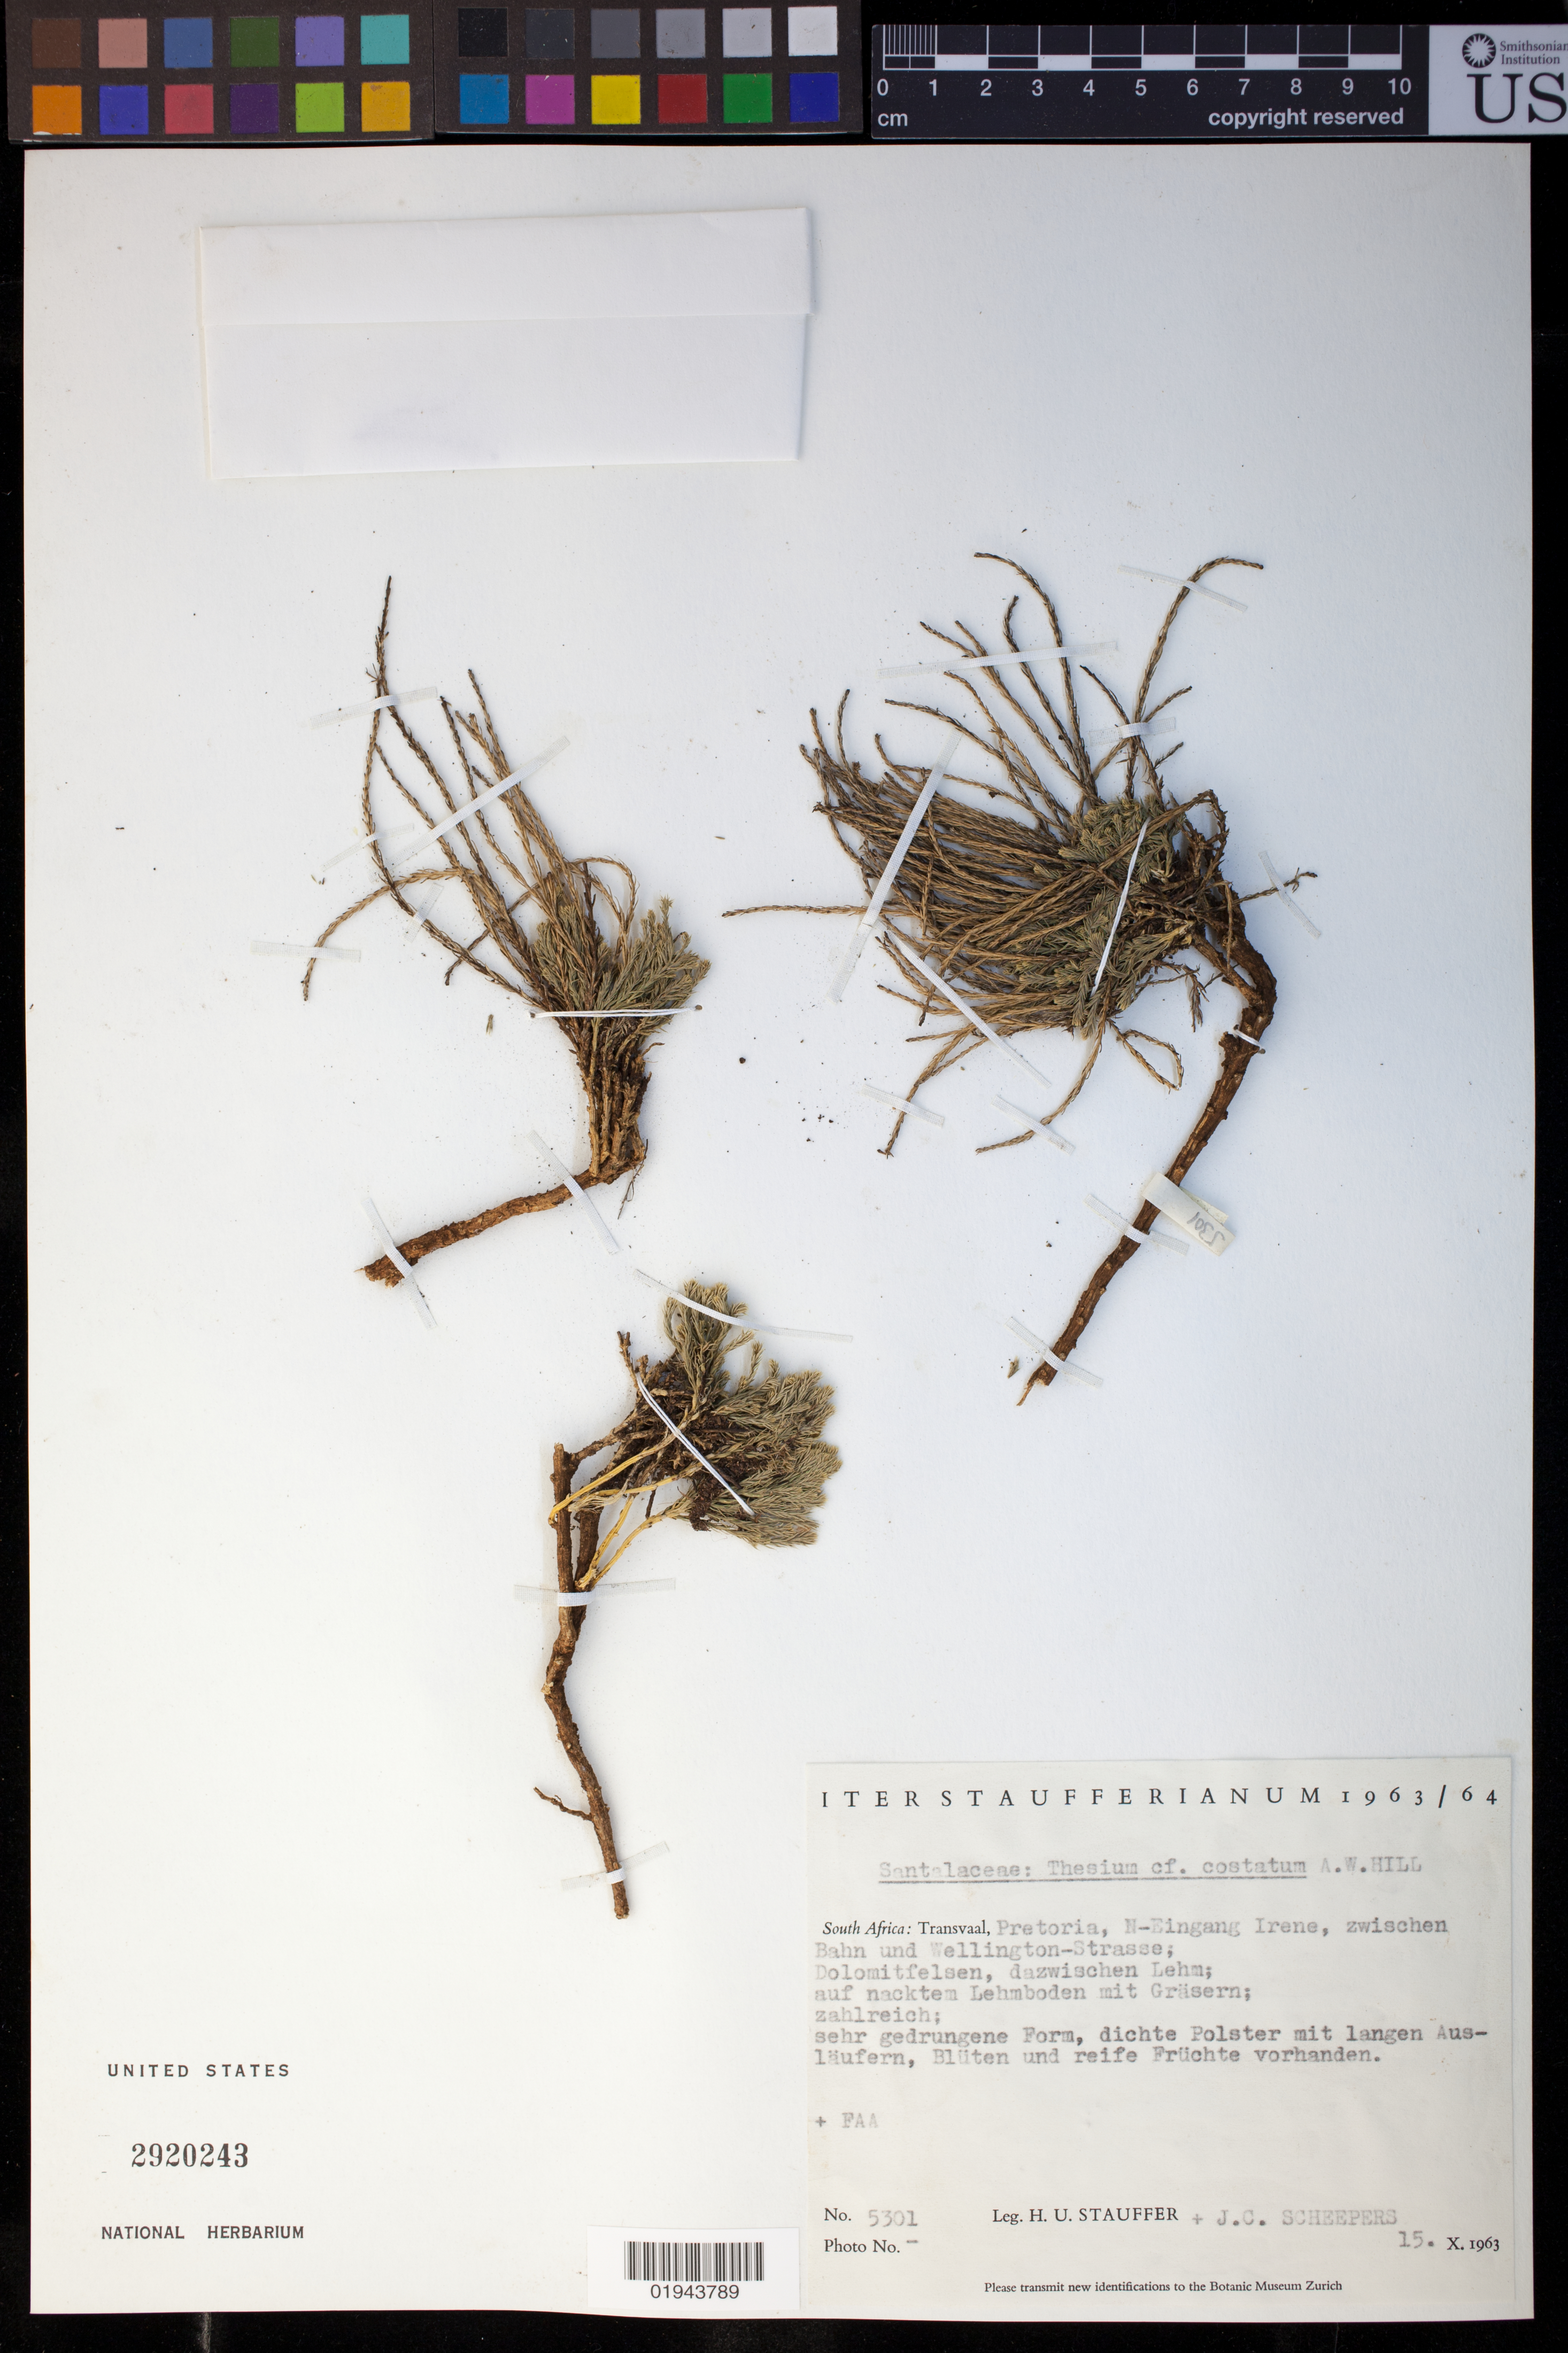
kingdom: Plantae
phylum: Tracheophyta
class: Magnoliopsida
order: Santalales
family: Thesiaceae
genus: Thesium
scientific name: Thesium costatum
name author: A.W. Hill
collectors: H. U. Stauffer & J. Scheepers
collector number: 5301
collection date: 1963-10-15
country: South Africa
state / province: Gauteng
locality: Transvaal, Pretoria, N-Eingang Irene, zwischen Bahn und Wellington-Strasse;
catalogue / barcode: US 2920243